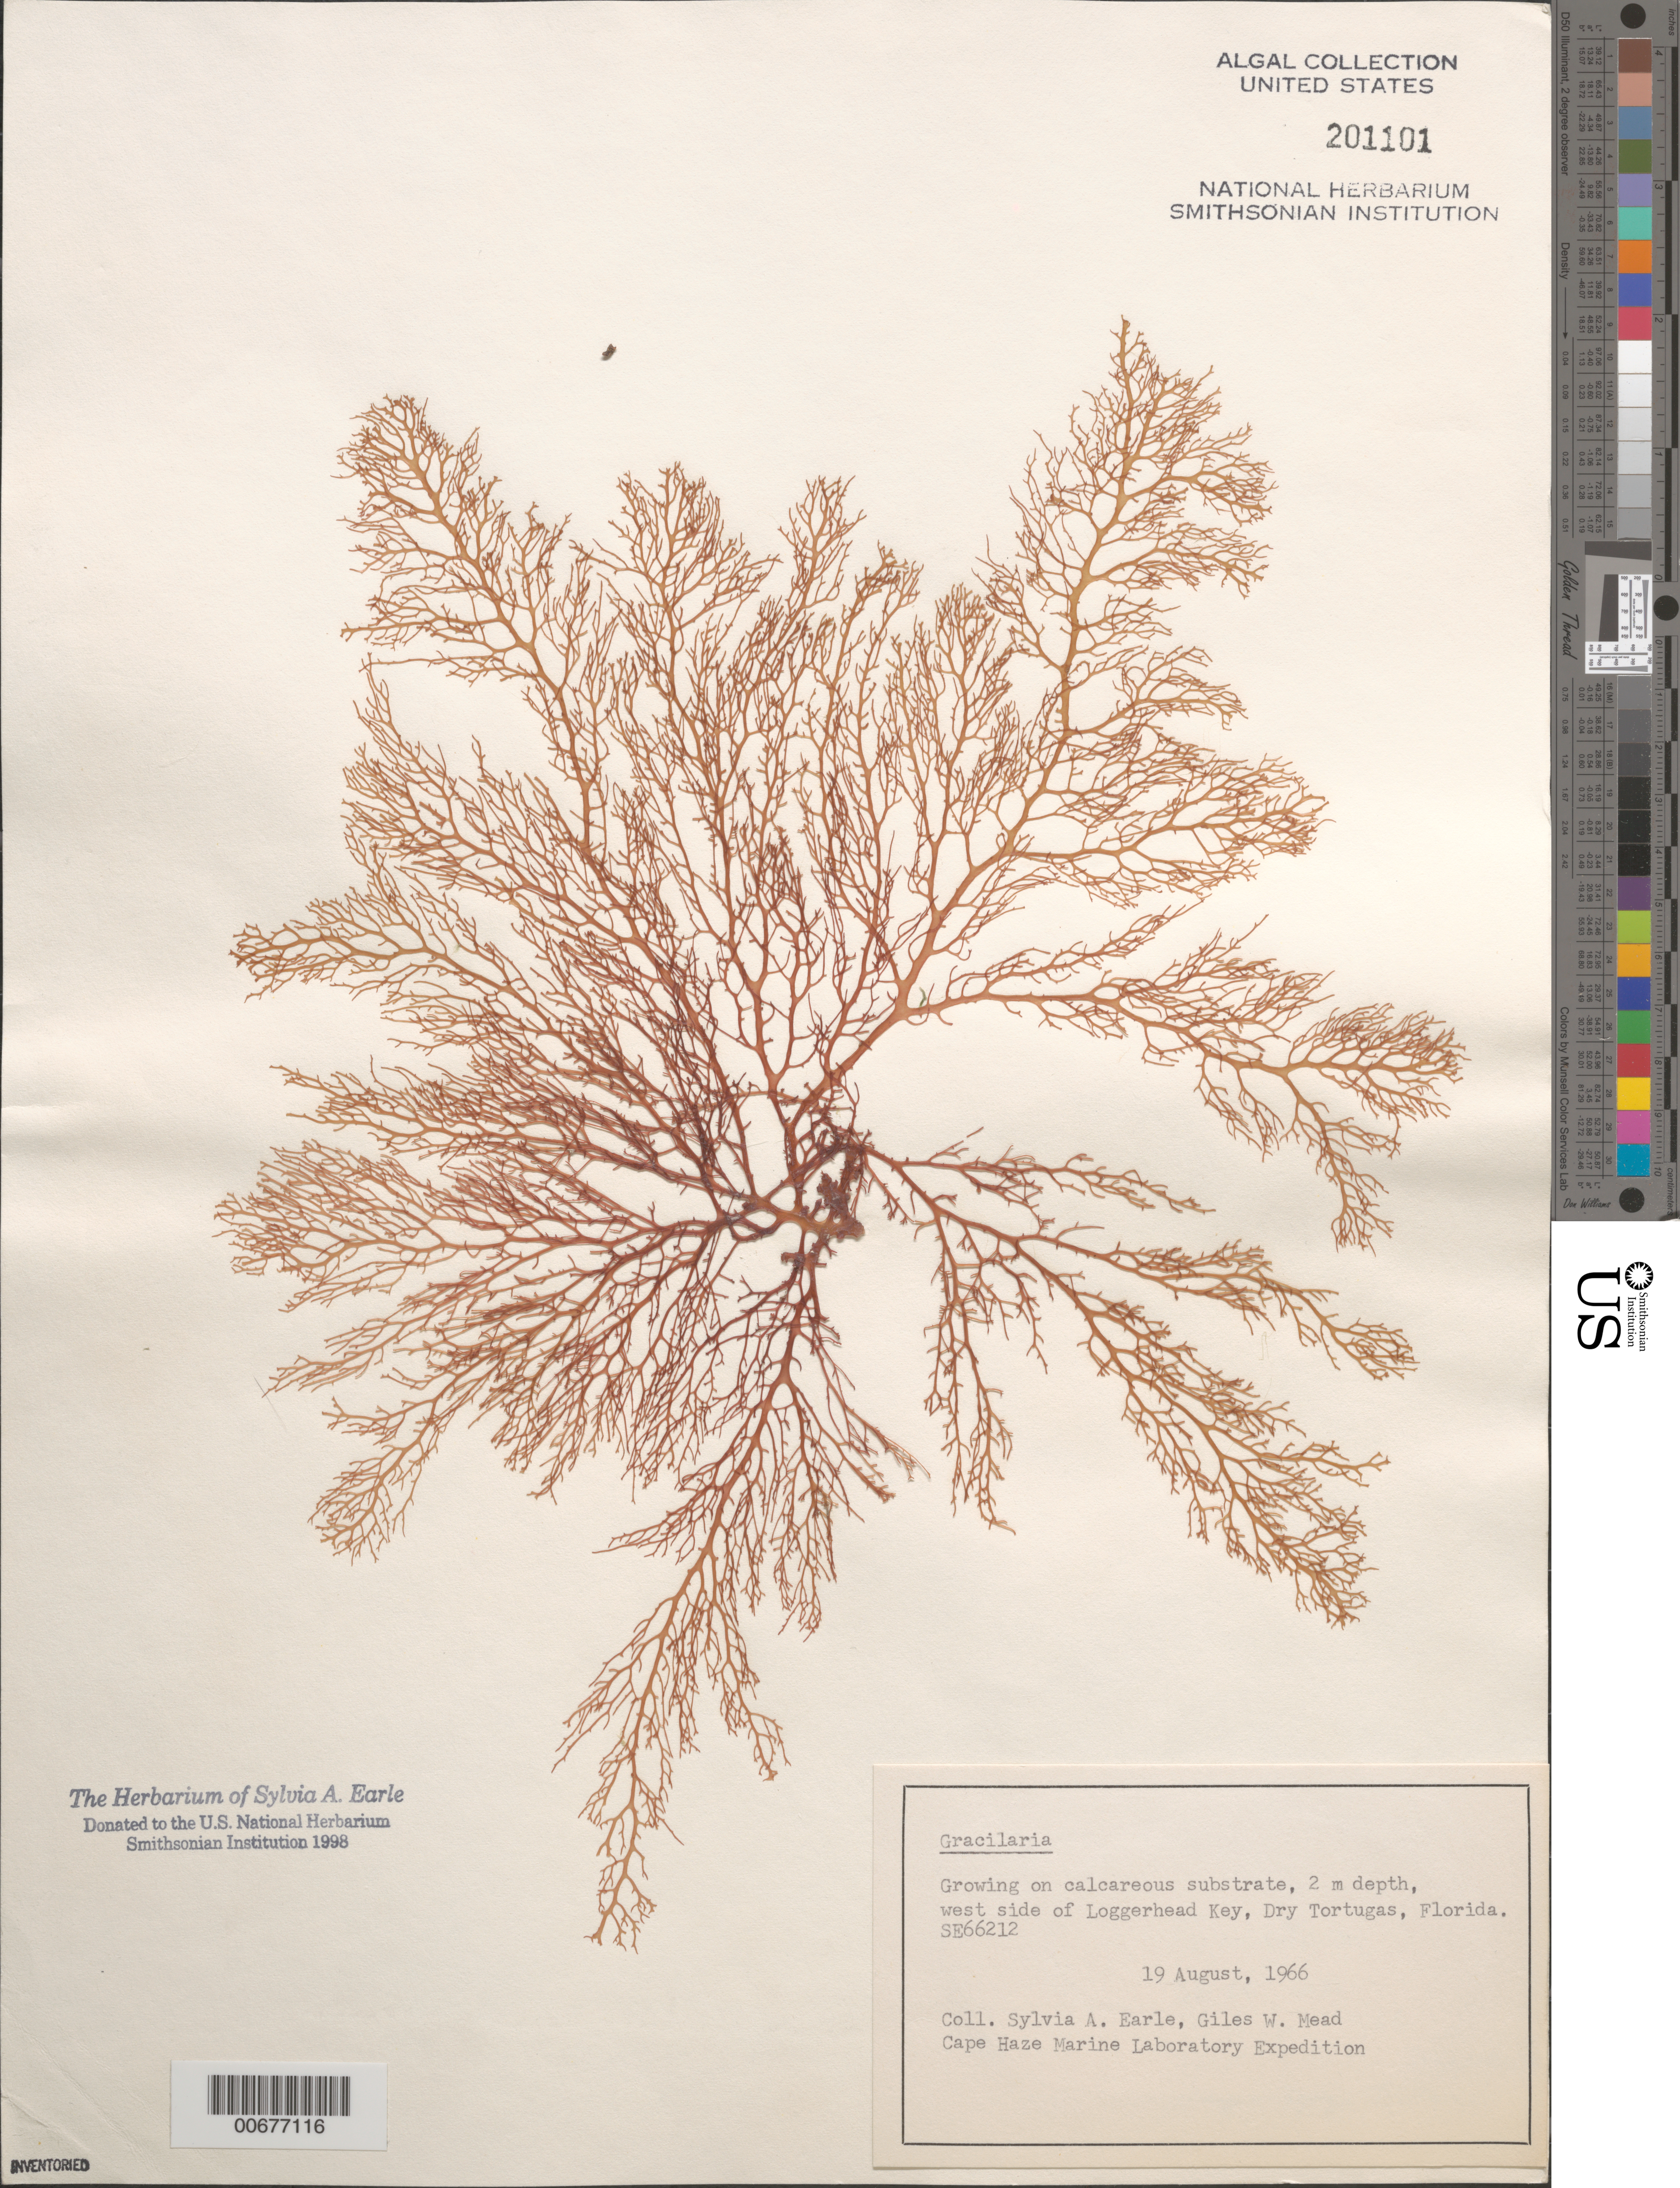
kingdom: Plantae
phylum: Rhodophyta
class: Florideophyceae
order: Gracilariales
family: Gracilariaceae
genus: Gracilaria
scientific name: Gracilaria sp.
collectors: S. A. Earle & G. W. Mead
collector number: SE 66212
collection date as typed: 19 Aug 1966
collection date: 1966-08-19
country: United States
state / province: Florida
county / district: Monroe County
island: Loggerhead Key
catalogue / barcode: US 201101